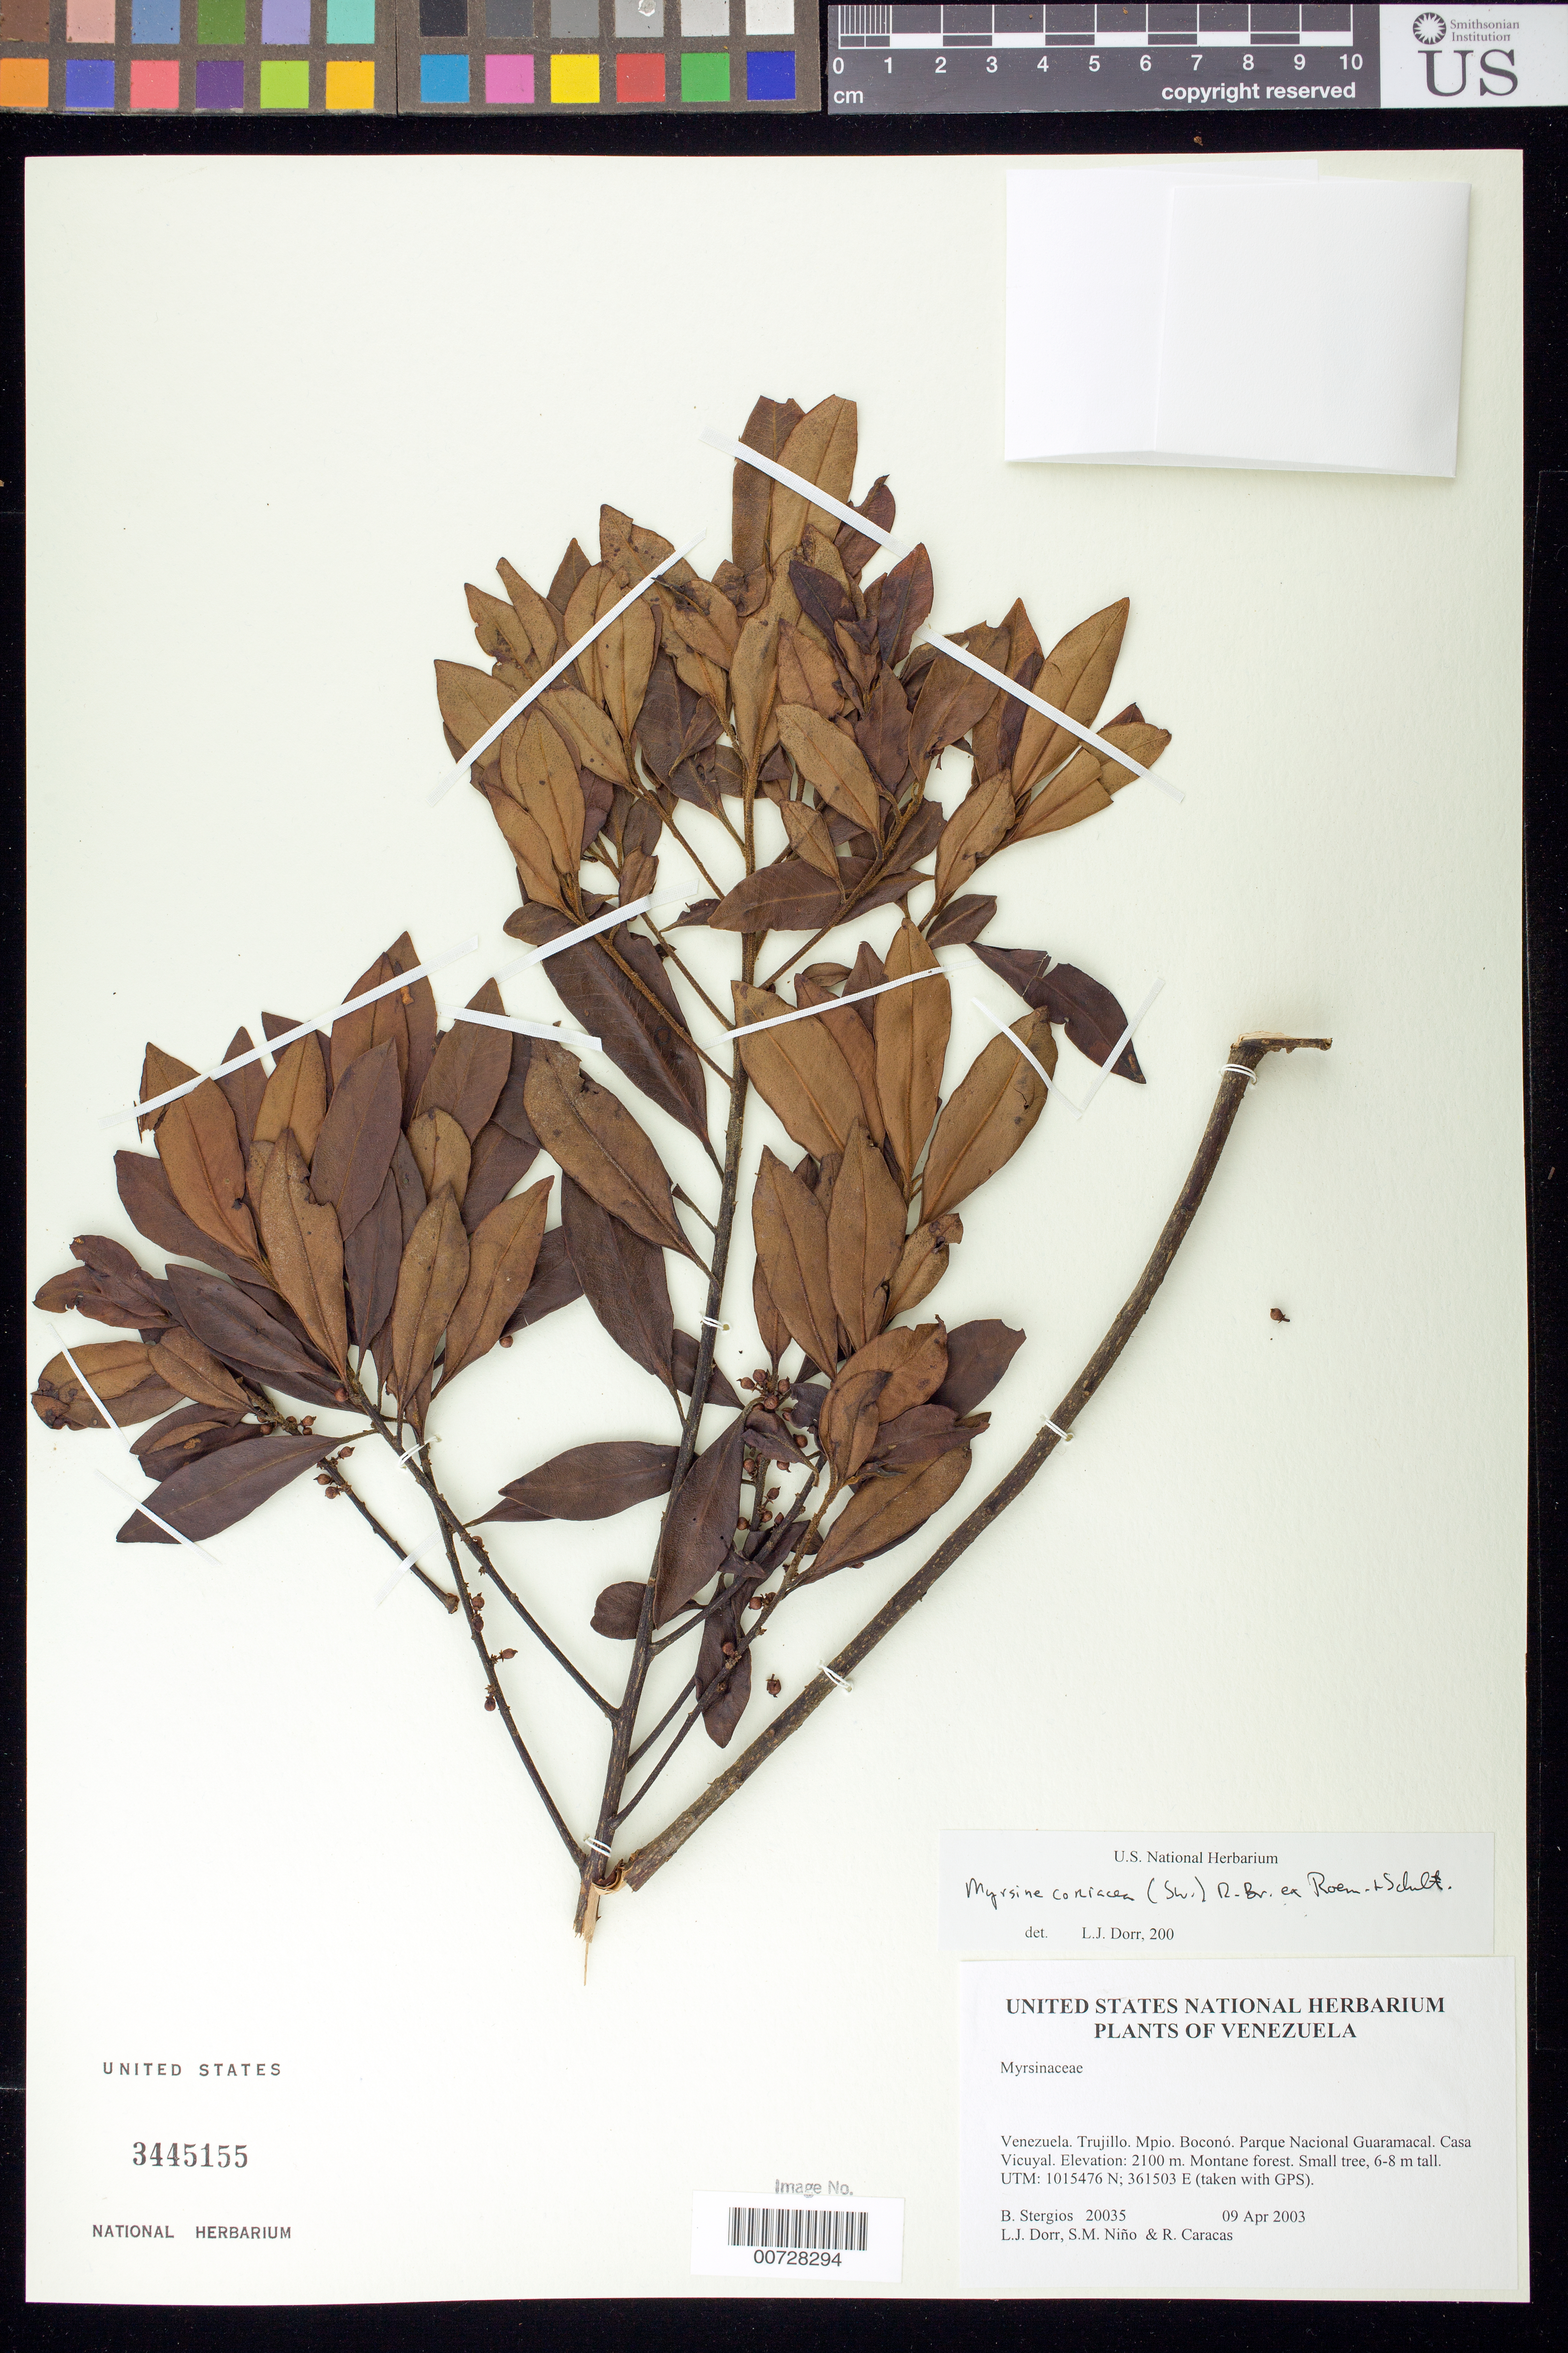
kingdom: Plantae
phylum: Tracheophyta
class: Magnoliopsida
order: Ericales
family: Primulaceae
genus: Myrsine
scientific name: Myrsine coriacea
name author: (Sw.) R. Br. ex Roem. & Schult.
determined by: Dorr, L. J., (BOT), Smithsonian Institution - National Museum of Natural History (UNITED STATES)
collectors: B. G. Stergios, L. J. Dorr, S. M. Niño & R. Caracas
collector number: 20035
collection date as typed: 09 Apr 2003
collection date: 2003-04-09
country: Venezuela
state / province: Trujillo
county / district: Boconó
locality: Parque Nacional Guaramacal. Casa Vicuyal.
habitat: Montane forest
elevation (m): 2100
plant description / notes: MO, PORT, US, VEN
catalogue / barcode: US 3445155